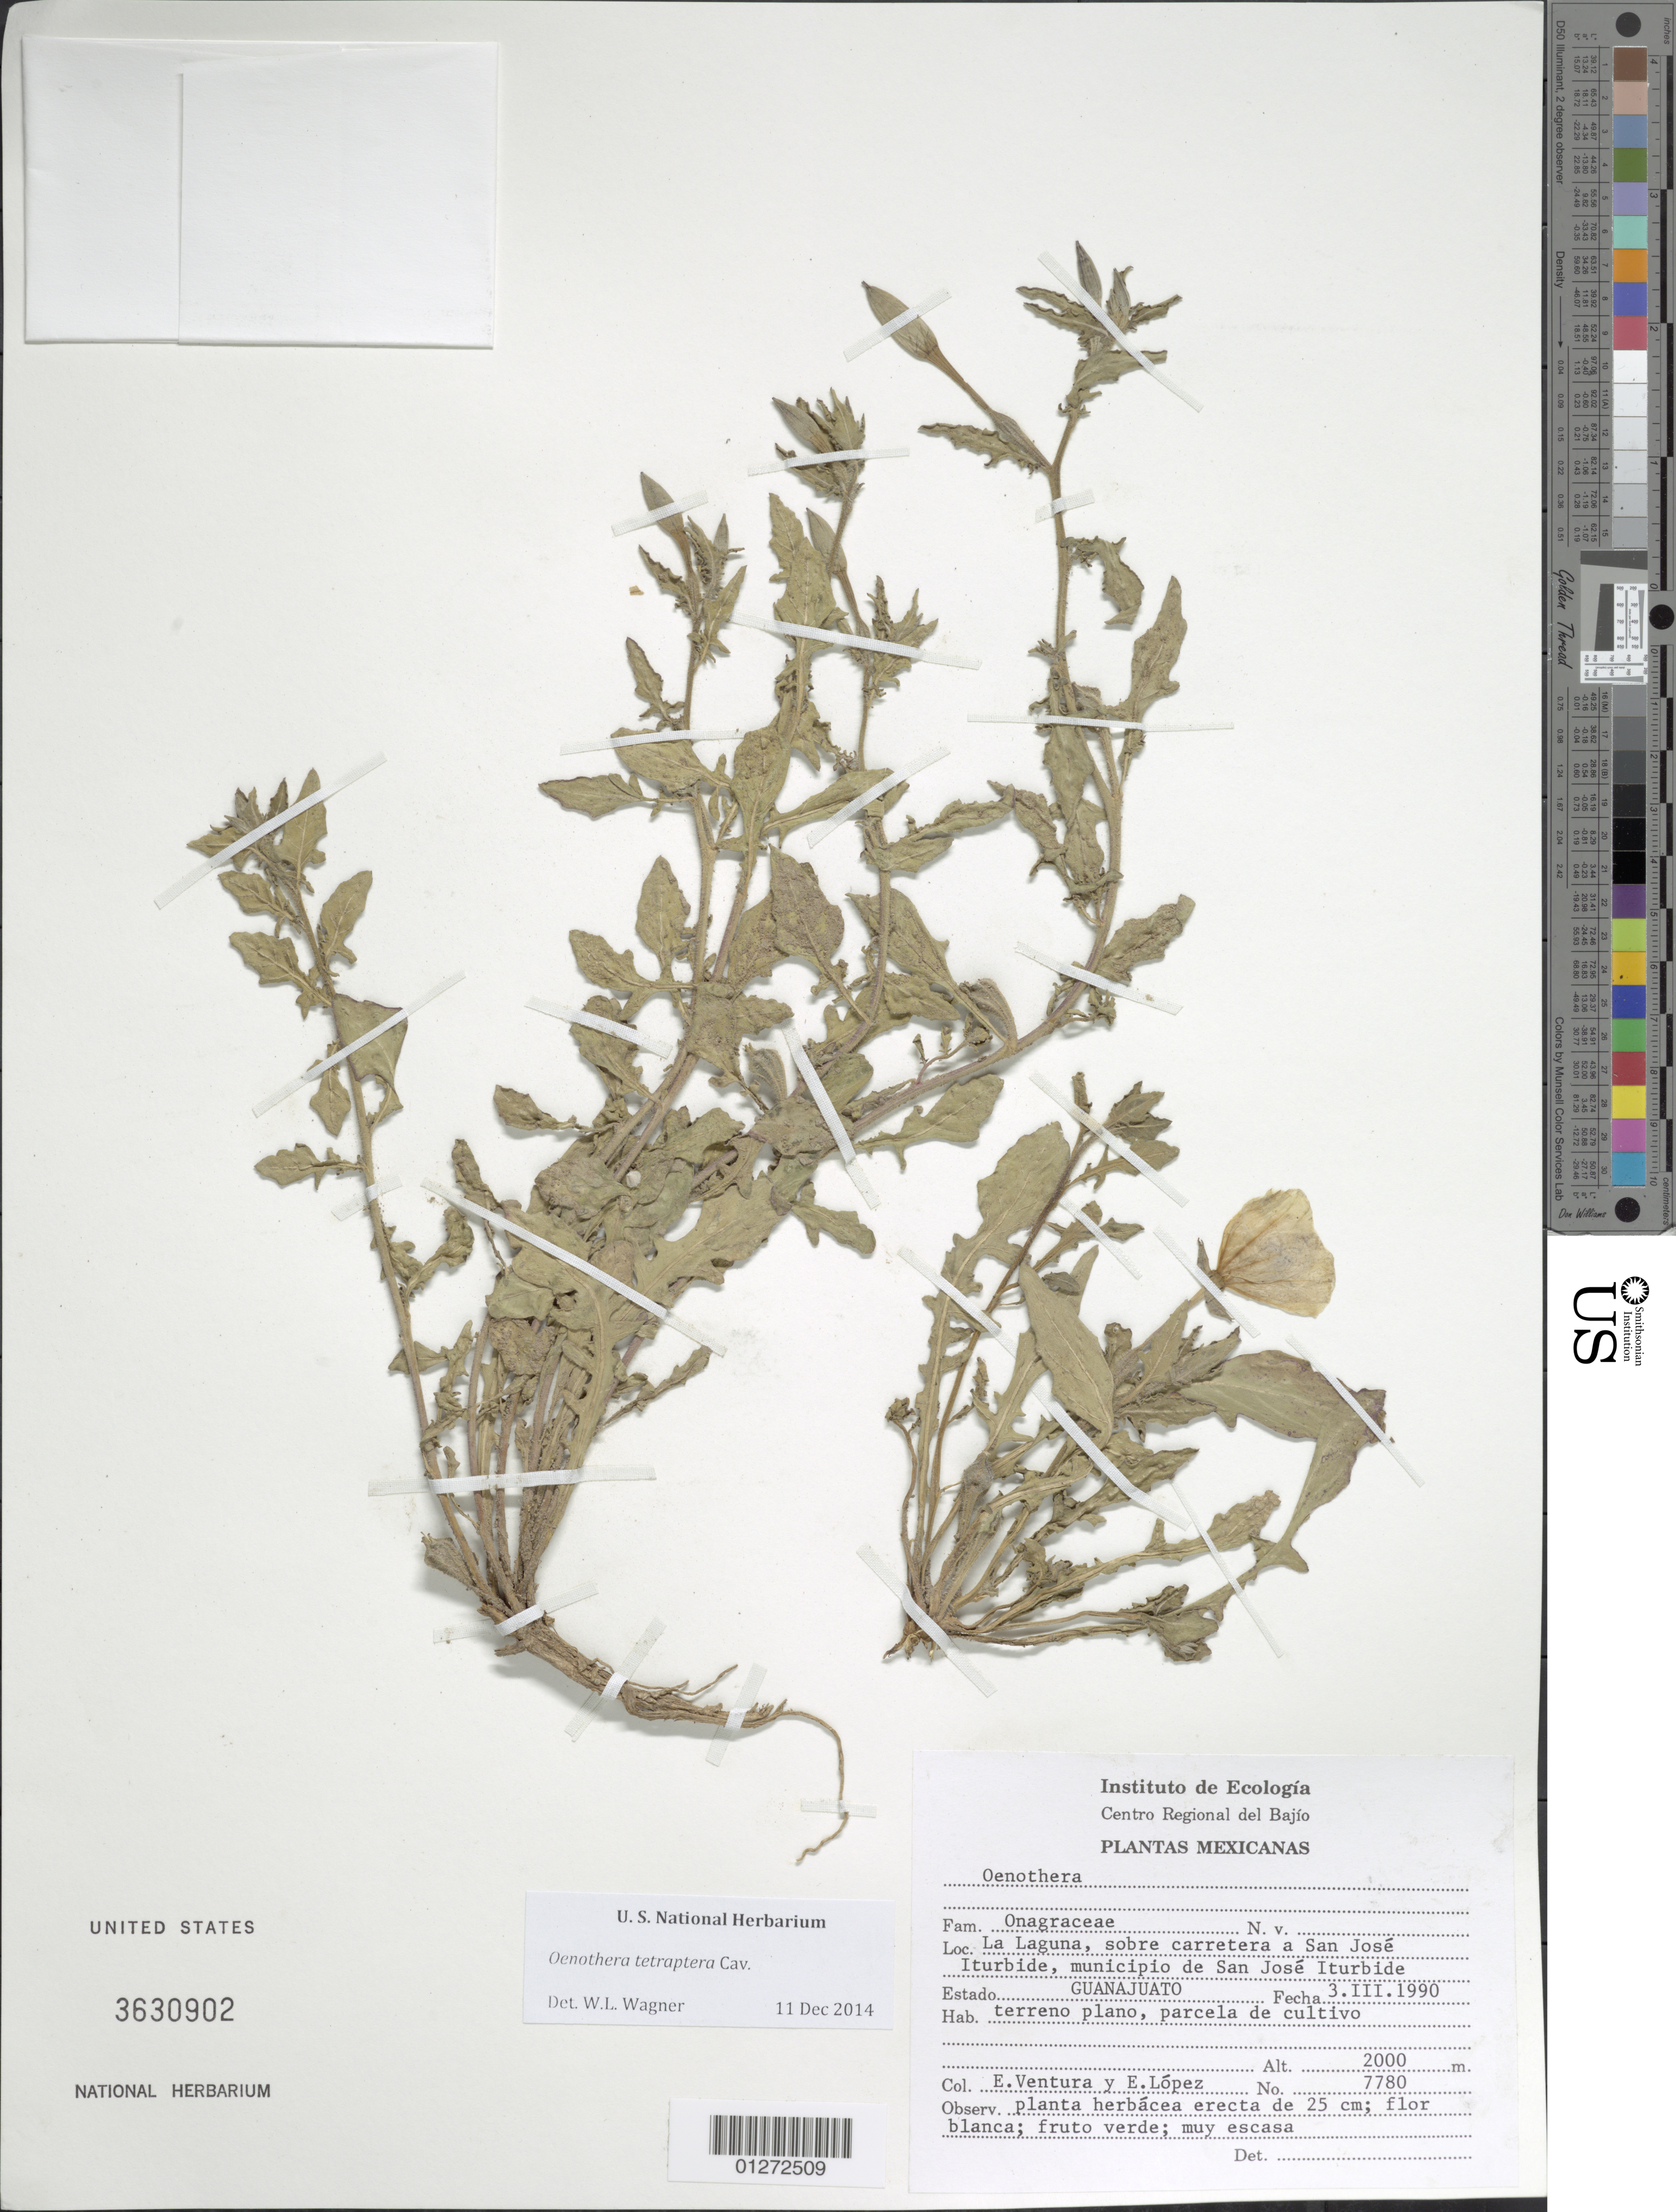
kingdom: Plantae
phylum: Tracheophyta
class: Magnoliopsida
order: Myrtales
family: Onagraceae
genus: Oenothera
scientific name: Oenothera tetraptera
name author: Cav.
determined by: Wagner, W. L., (BOT), Smithsonian Institution - National Museum of Natural History (UNITED STATES)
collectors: E. Ventura & E. López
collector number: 7780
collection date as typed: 3.III.1990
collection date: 1990-03-03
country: Mexico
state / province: Guanajuato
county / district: San Jose Iturbide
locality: La Laguna, sobre carretera a San Jose Iturbide.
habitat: Terreno plano, parcela de cultivo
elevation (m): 2000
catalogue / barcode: US 3630902